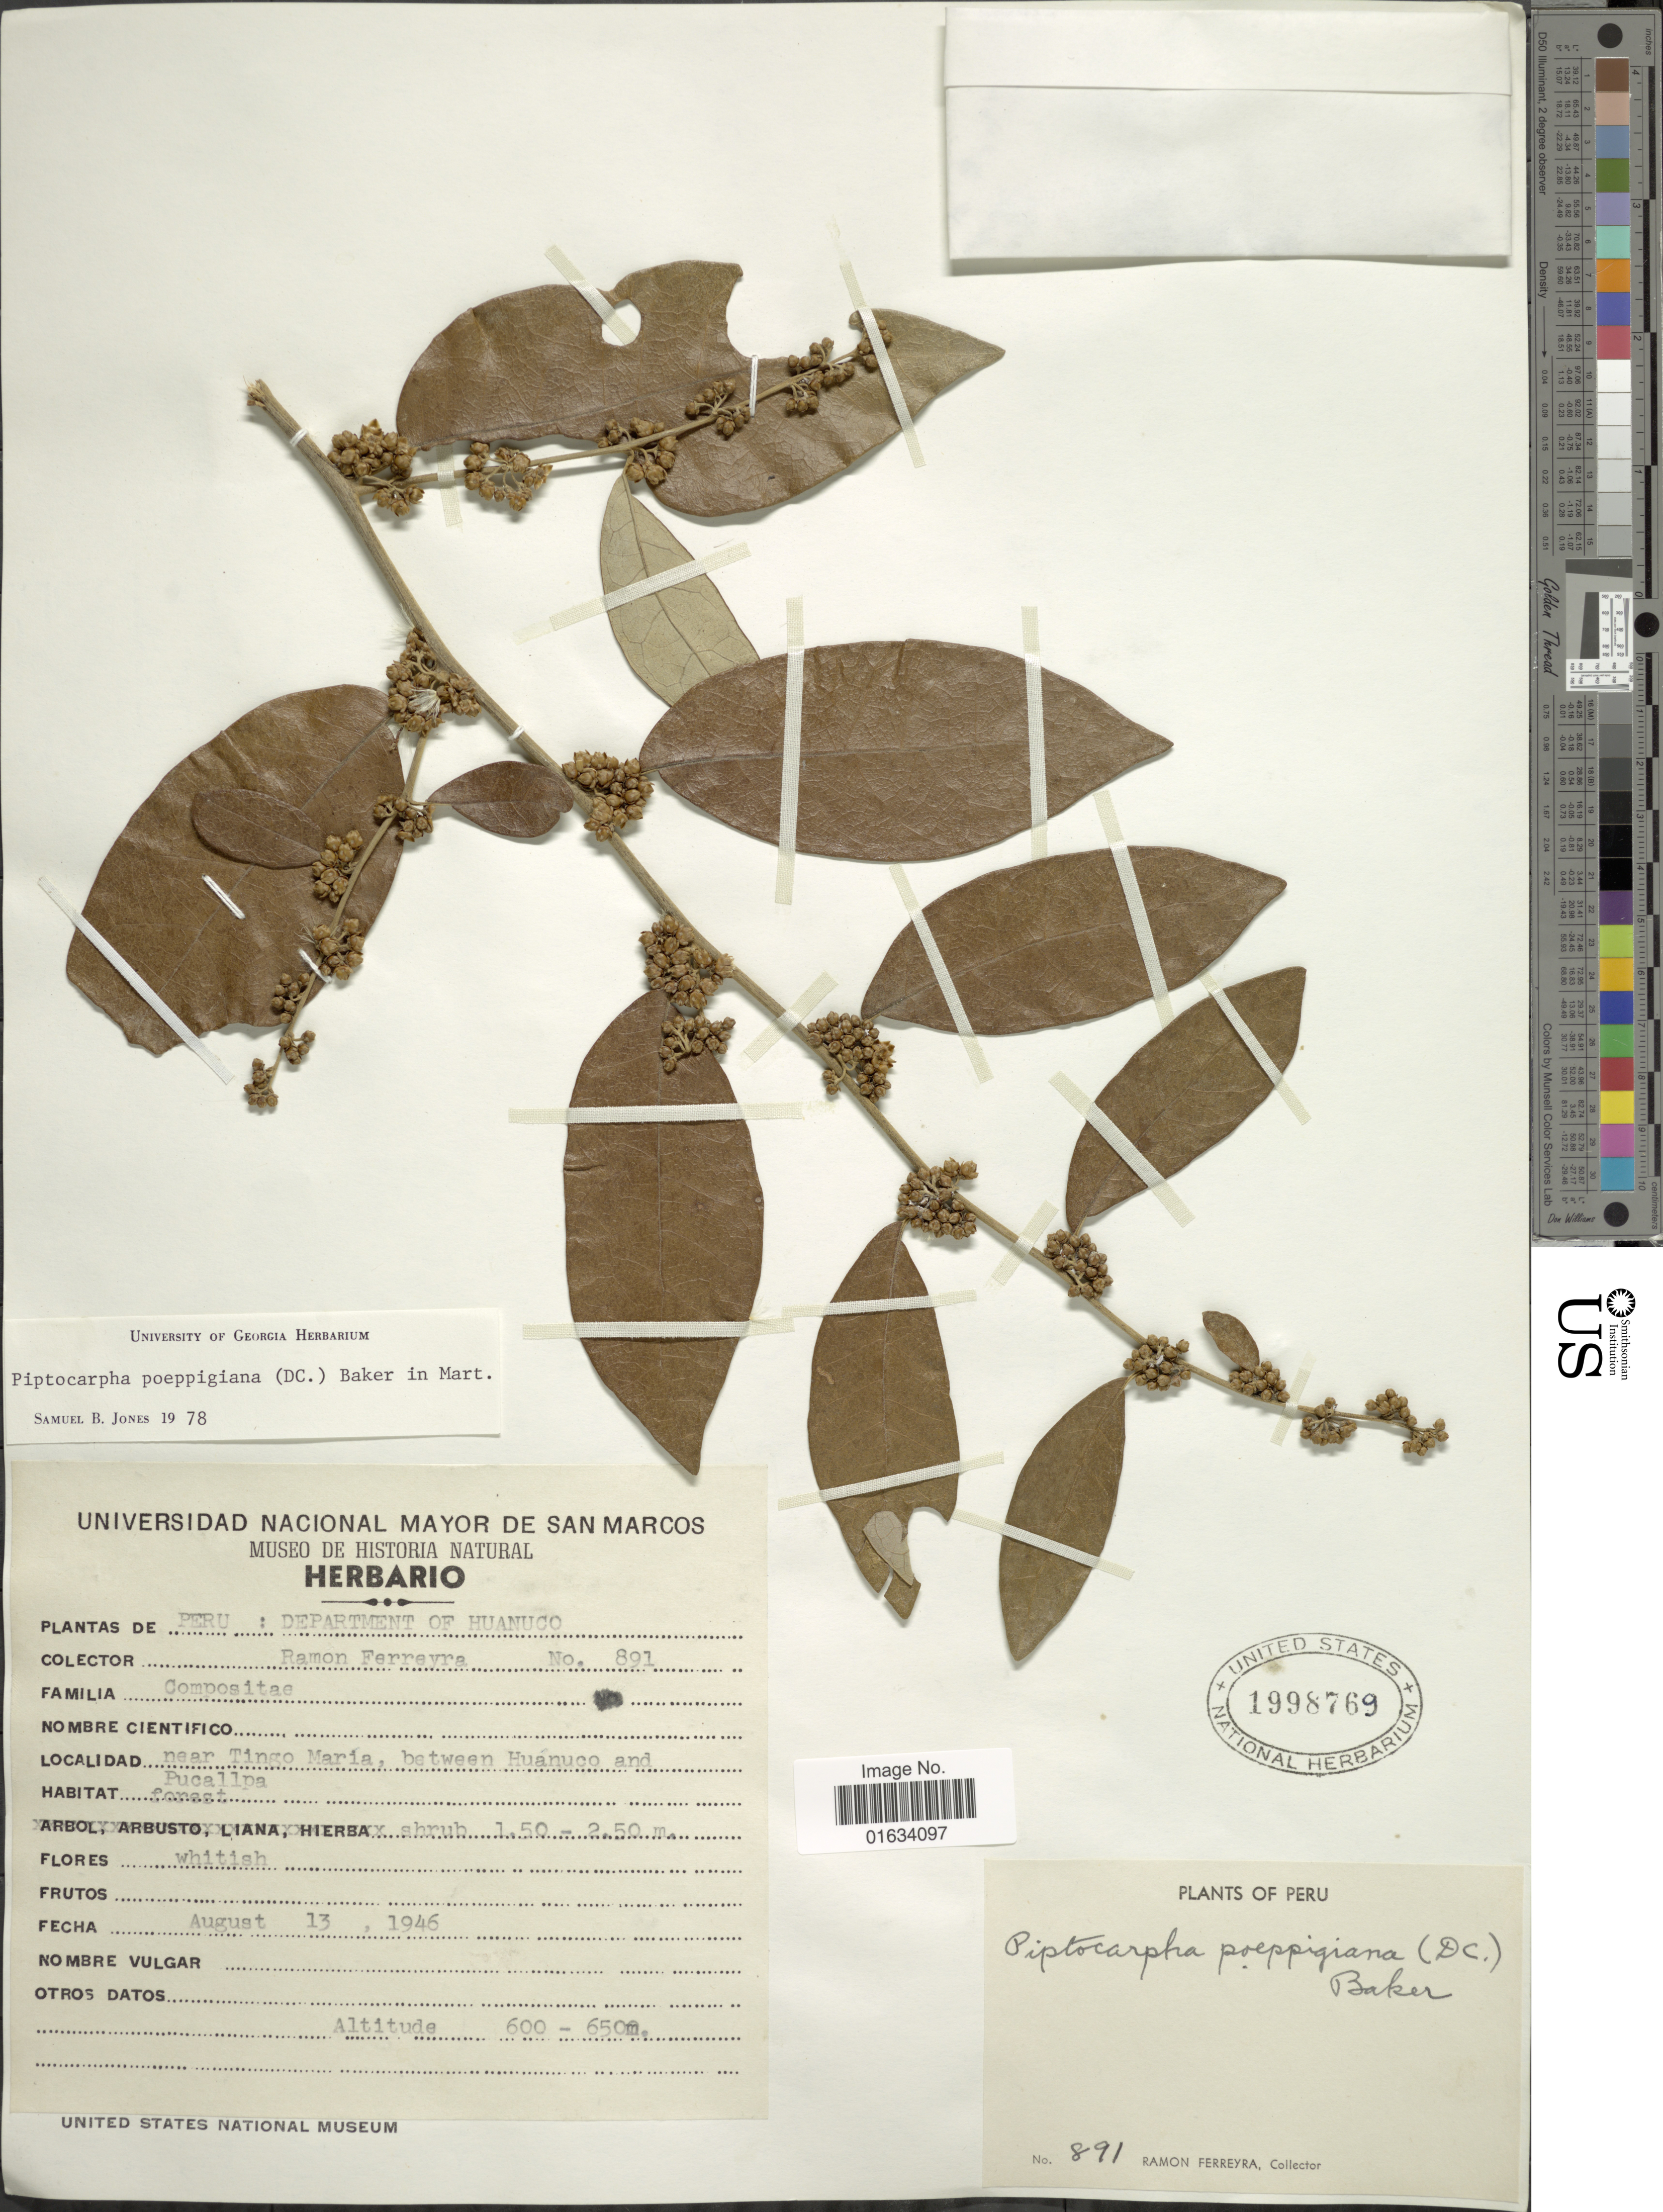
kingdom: Plantae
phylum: Tracheophyta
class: Magnoliopsida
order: Asterales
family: Asteraceae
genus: Piptocarpha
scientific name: Piptocarpha poeppigiana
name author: (DC.) Baker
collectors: R. A. Ferreyra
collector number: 891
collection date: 1946-08-13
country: Peru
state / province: Huánuco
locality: Peru. Department of Huanuco near Tingo Maria, between Huanuco and Pucalpa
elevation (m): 600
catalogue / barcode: US 1998769